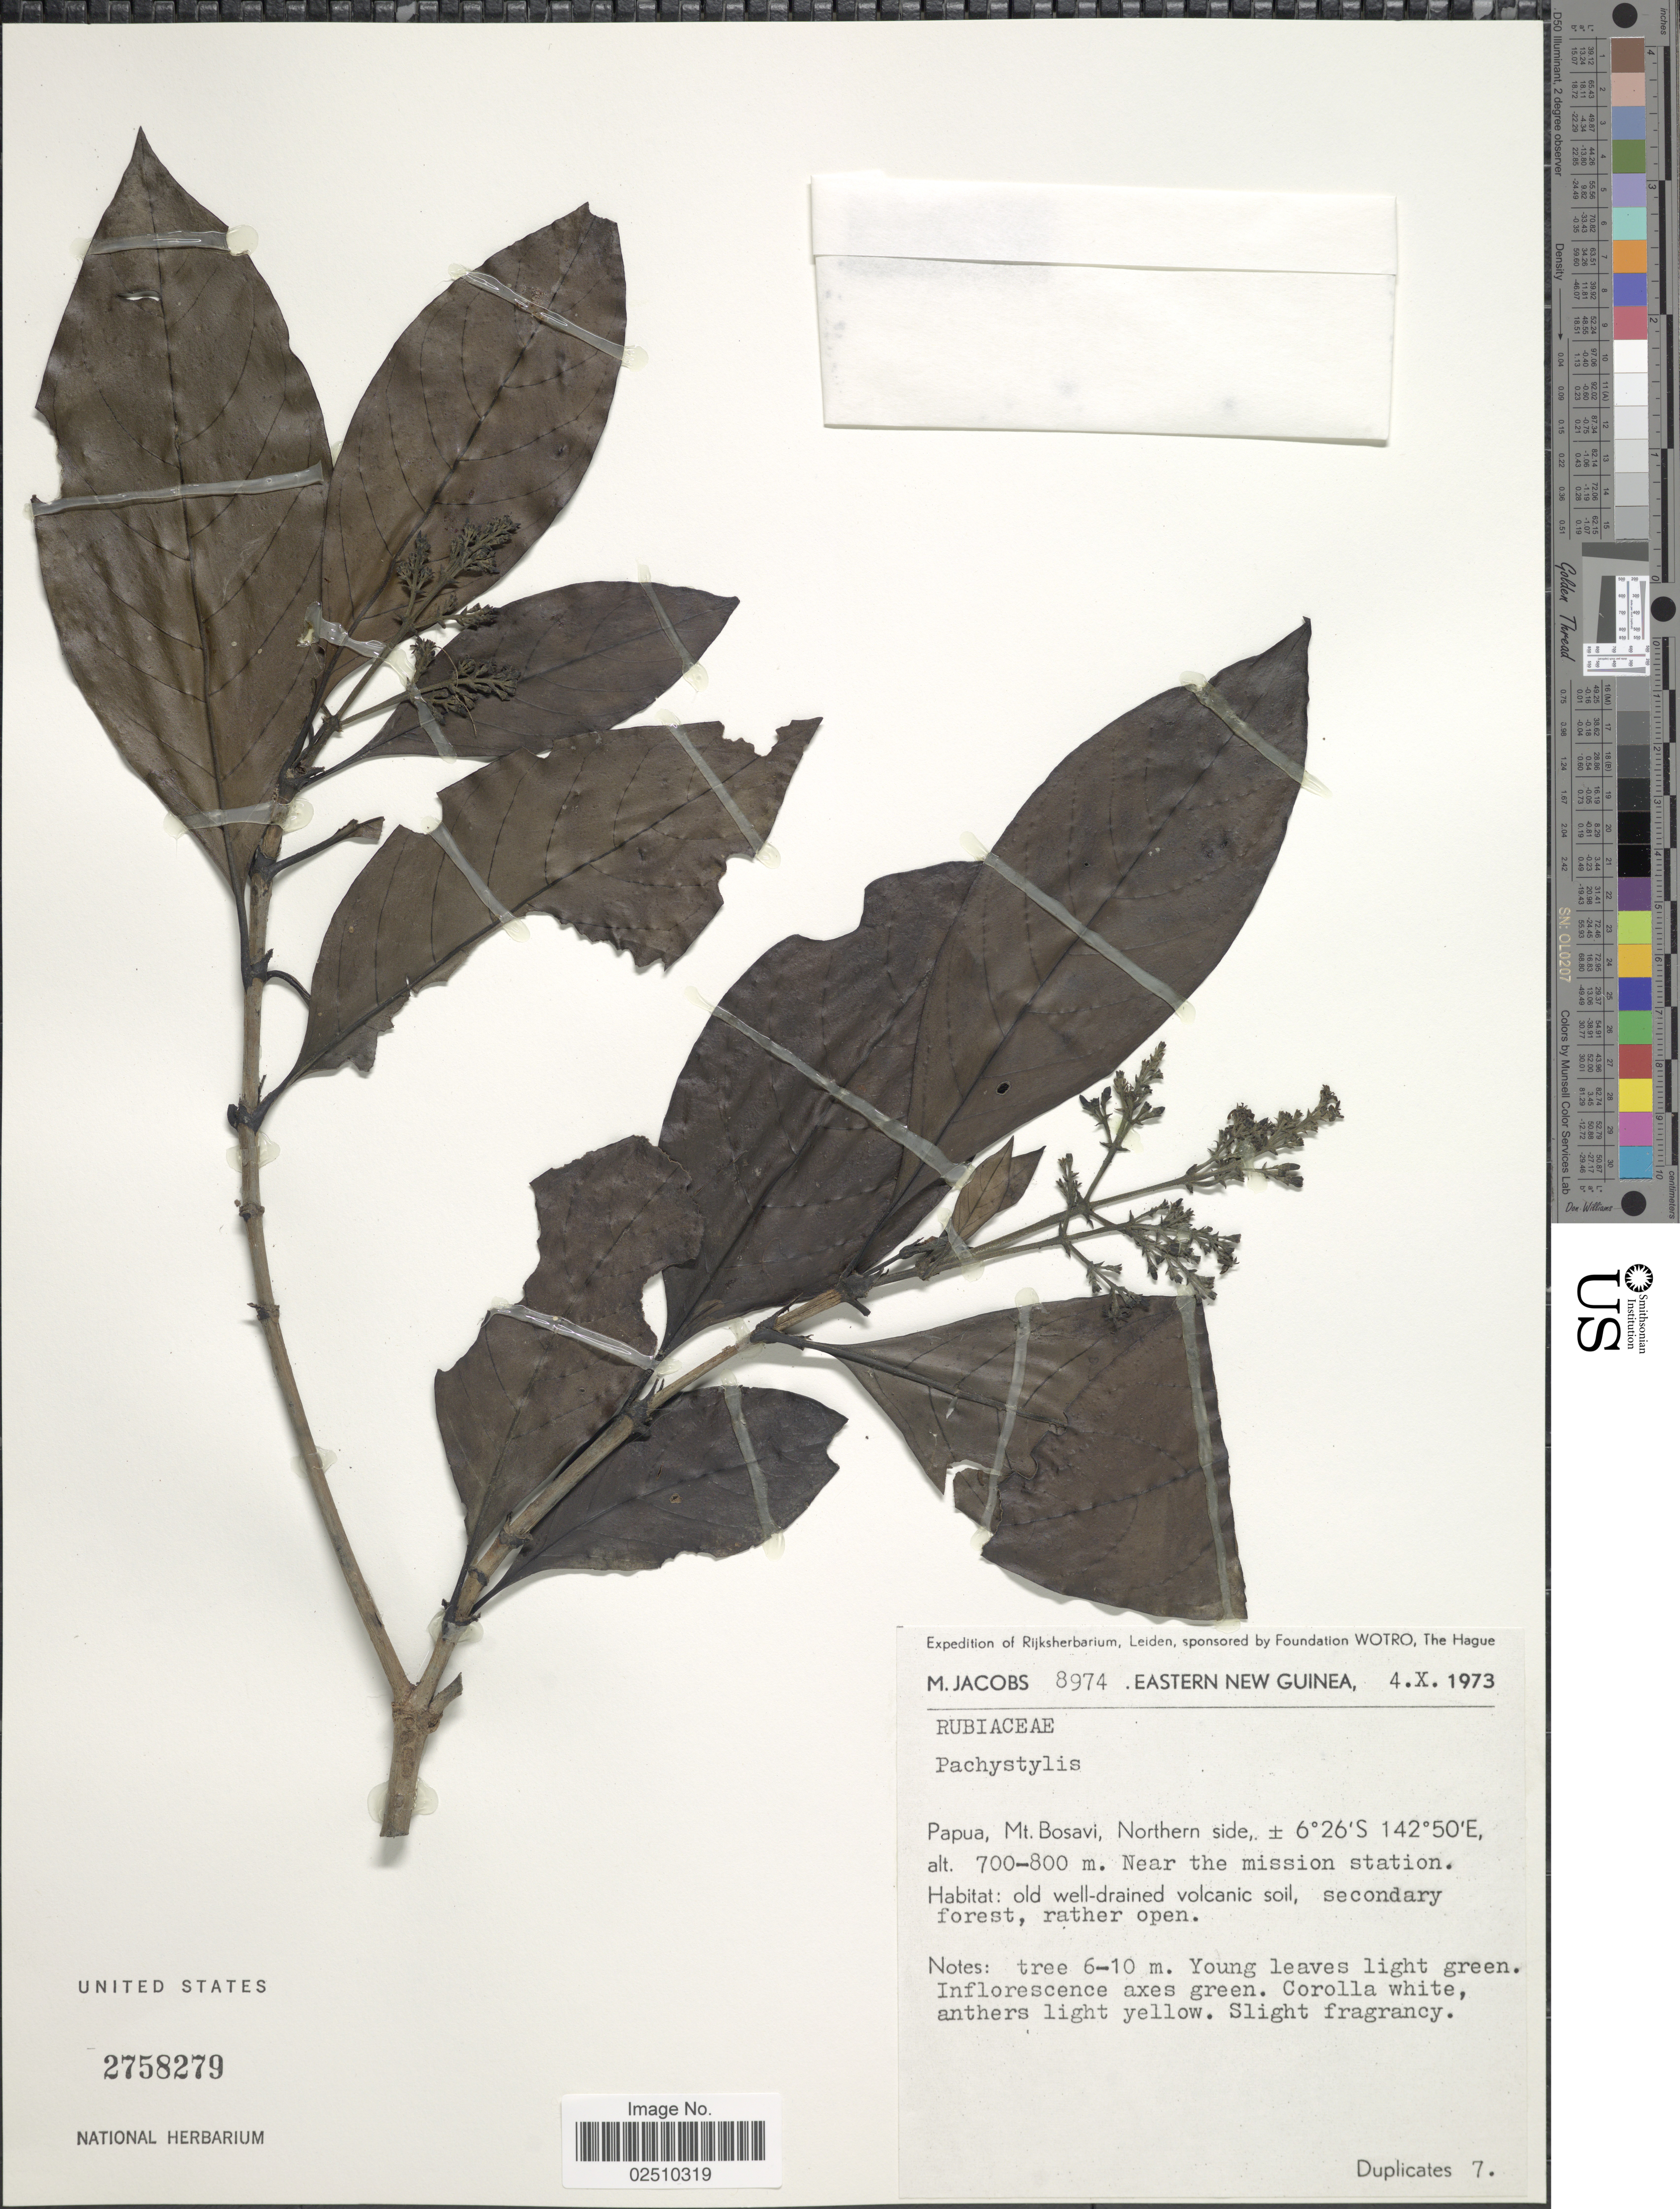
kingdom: Plantae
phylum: Tracheophyta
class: Magnoliopsida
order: Gentianales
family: Rubiaceae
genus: Pachystylus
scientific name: Pachystylus sp.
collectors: M. Jacobs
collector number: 8974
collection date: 1973-10-04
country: Papua New Guinea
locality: Eastern New Guinea. Papua, Mt. Bosavi, Northern side. Near the mission station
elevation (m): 700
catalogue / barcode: US 2758279